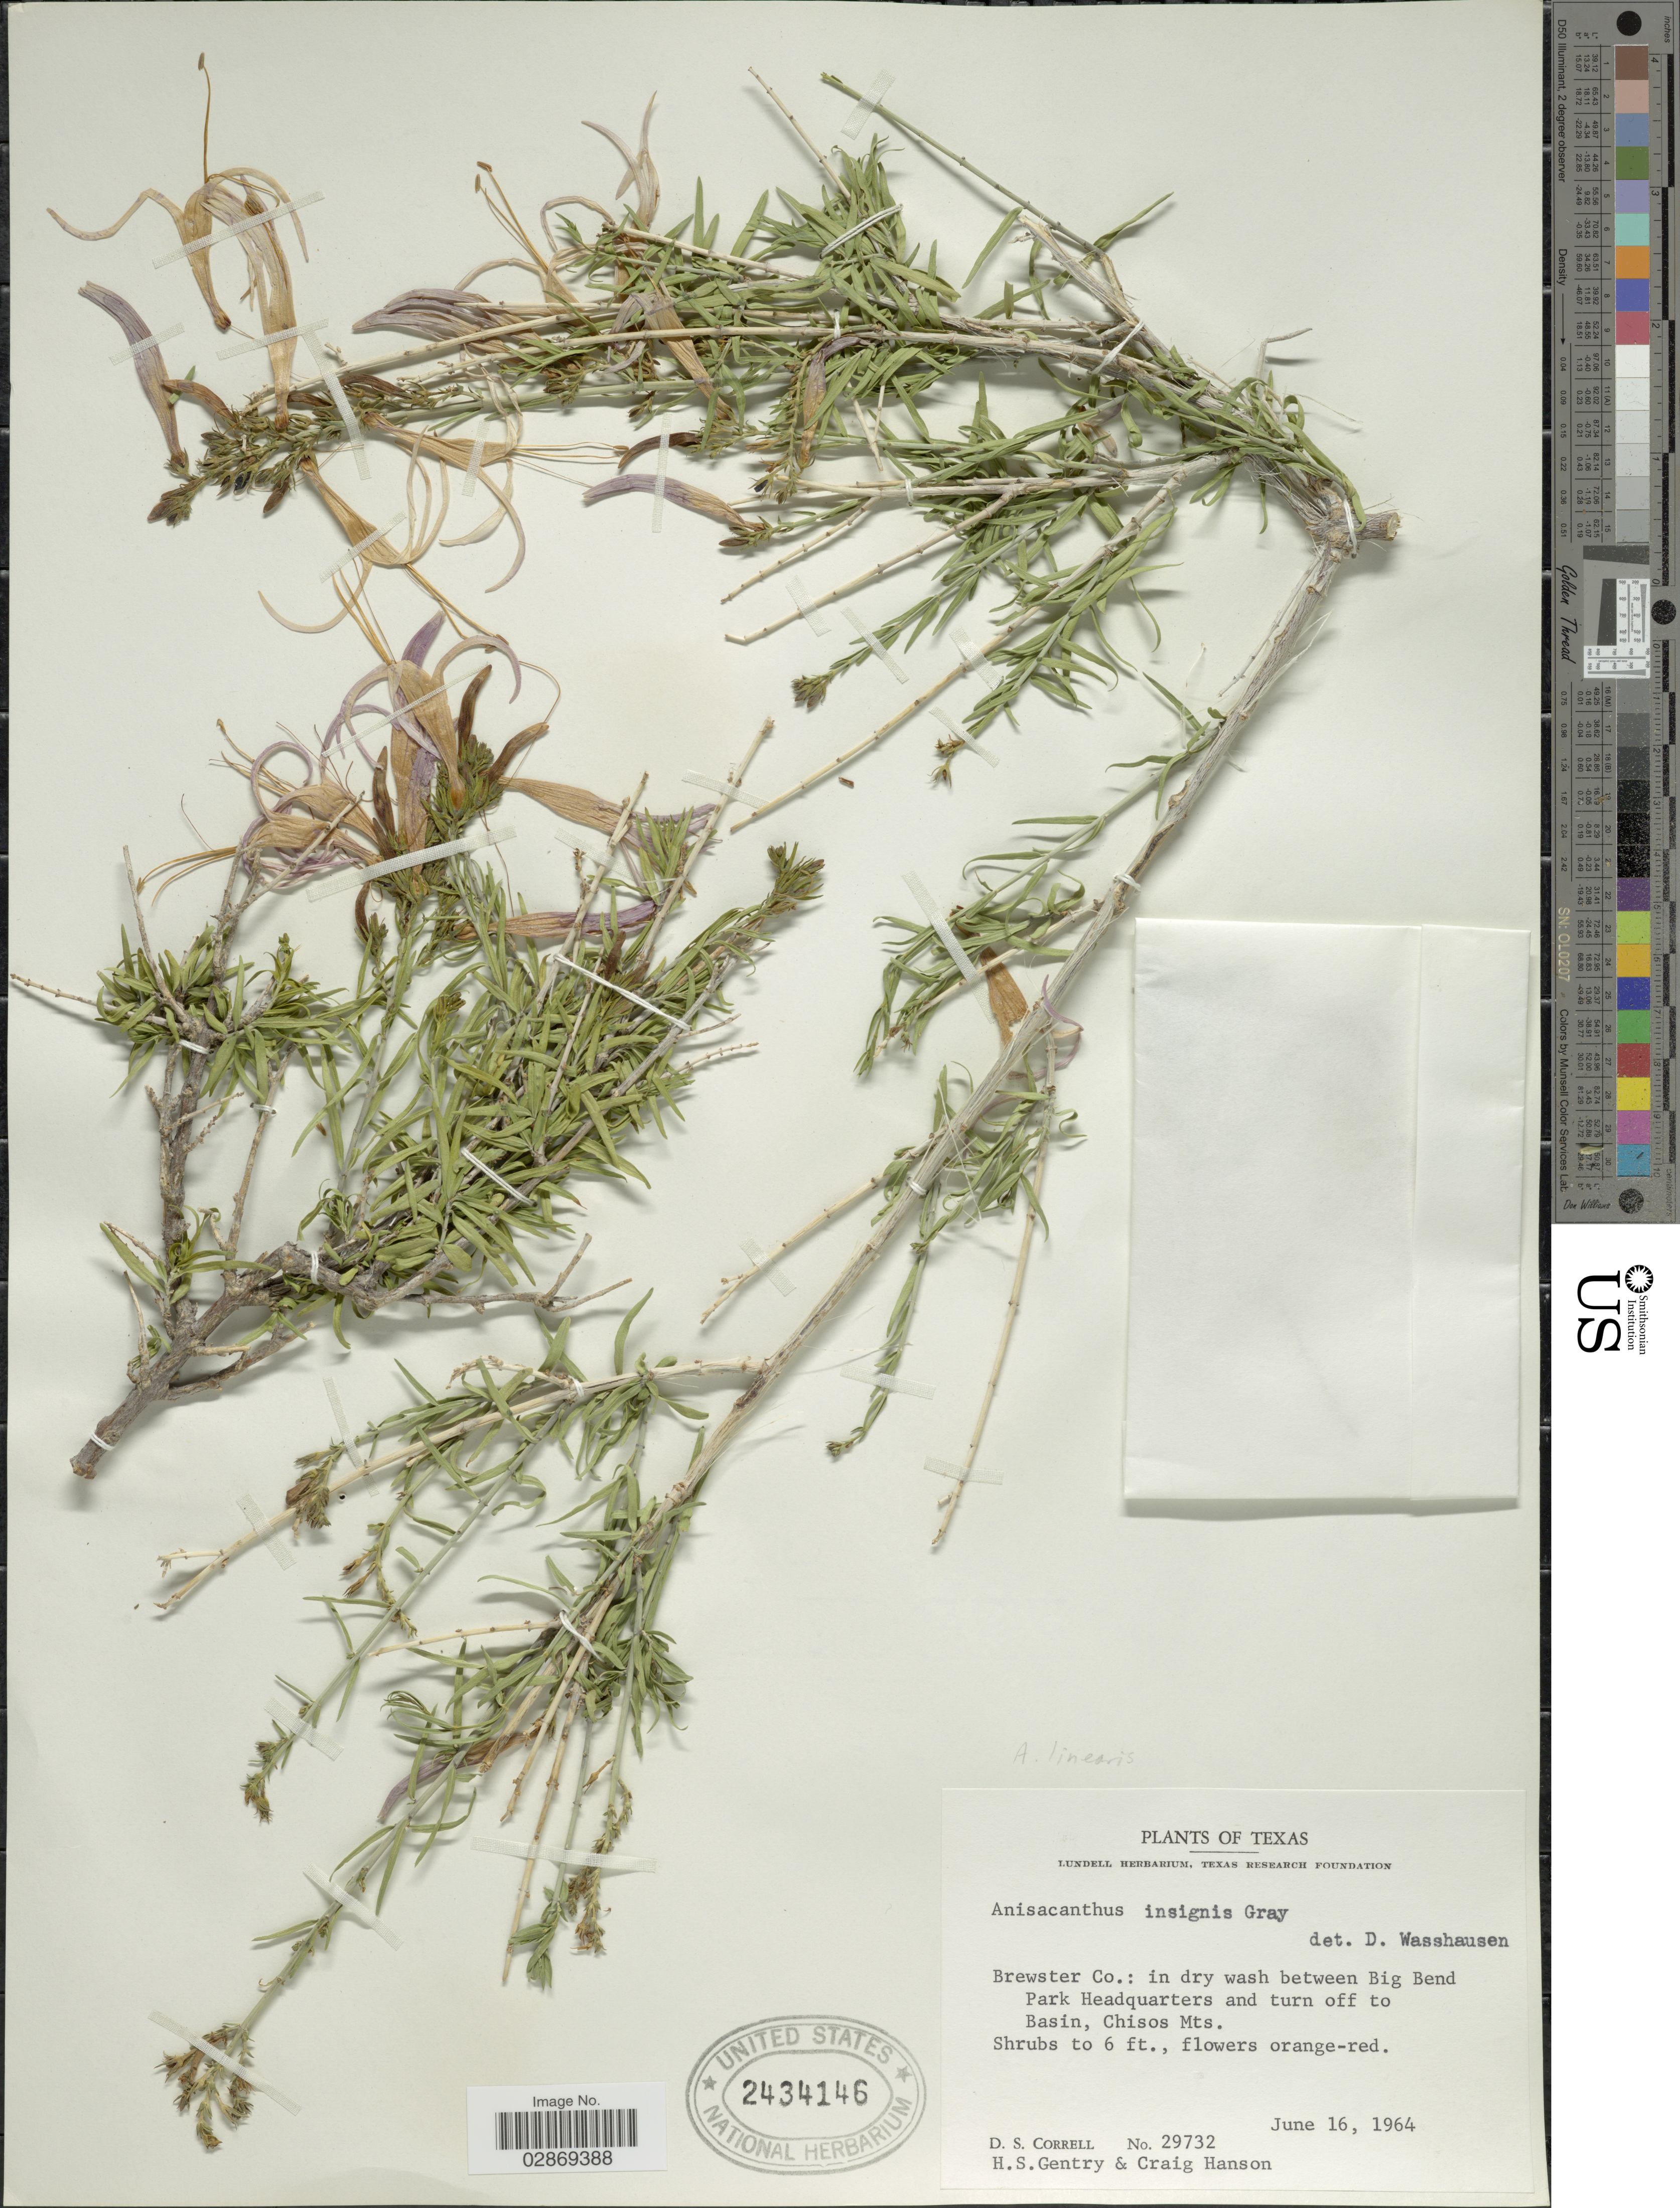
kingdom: Plantae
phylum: Tracheophyta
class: Magnoliopsida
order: Lamiales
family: Acanthaceae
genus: Anisacanthus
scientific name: Anisacanthus puberulus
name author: (Torr.) Henrickson & E.J. Lott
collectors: D. S. Correll, H. S. Gentry & C. Hanson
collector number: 29732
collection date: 1964-06-16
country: United States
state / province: Texas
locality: Brewster Co.: in dry wash between Big Bend Park Headquarters and turnoff to Basin, Chisos Mts.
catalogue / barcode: US 2434146